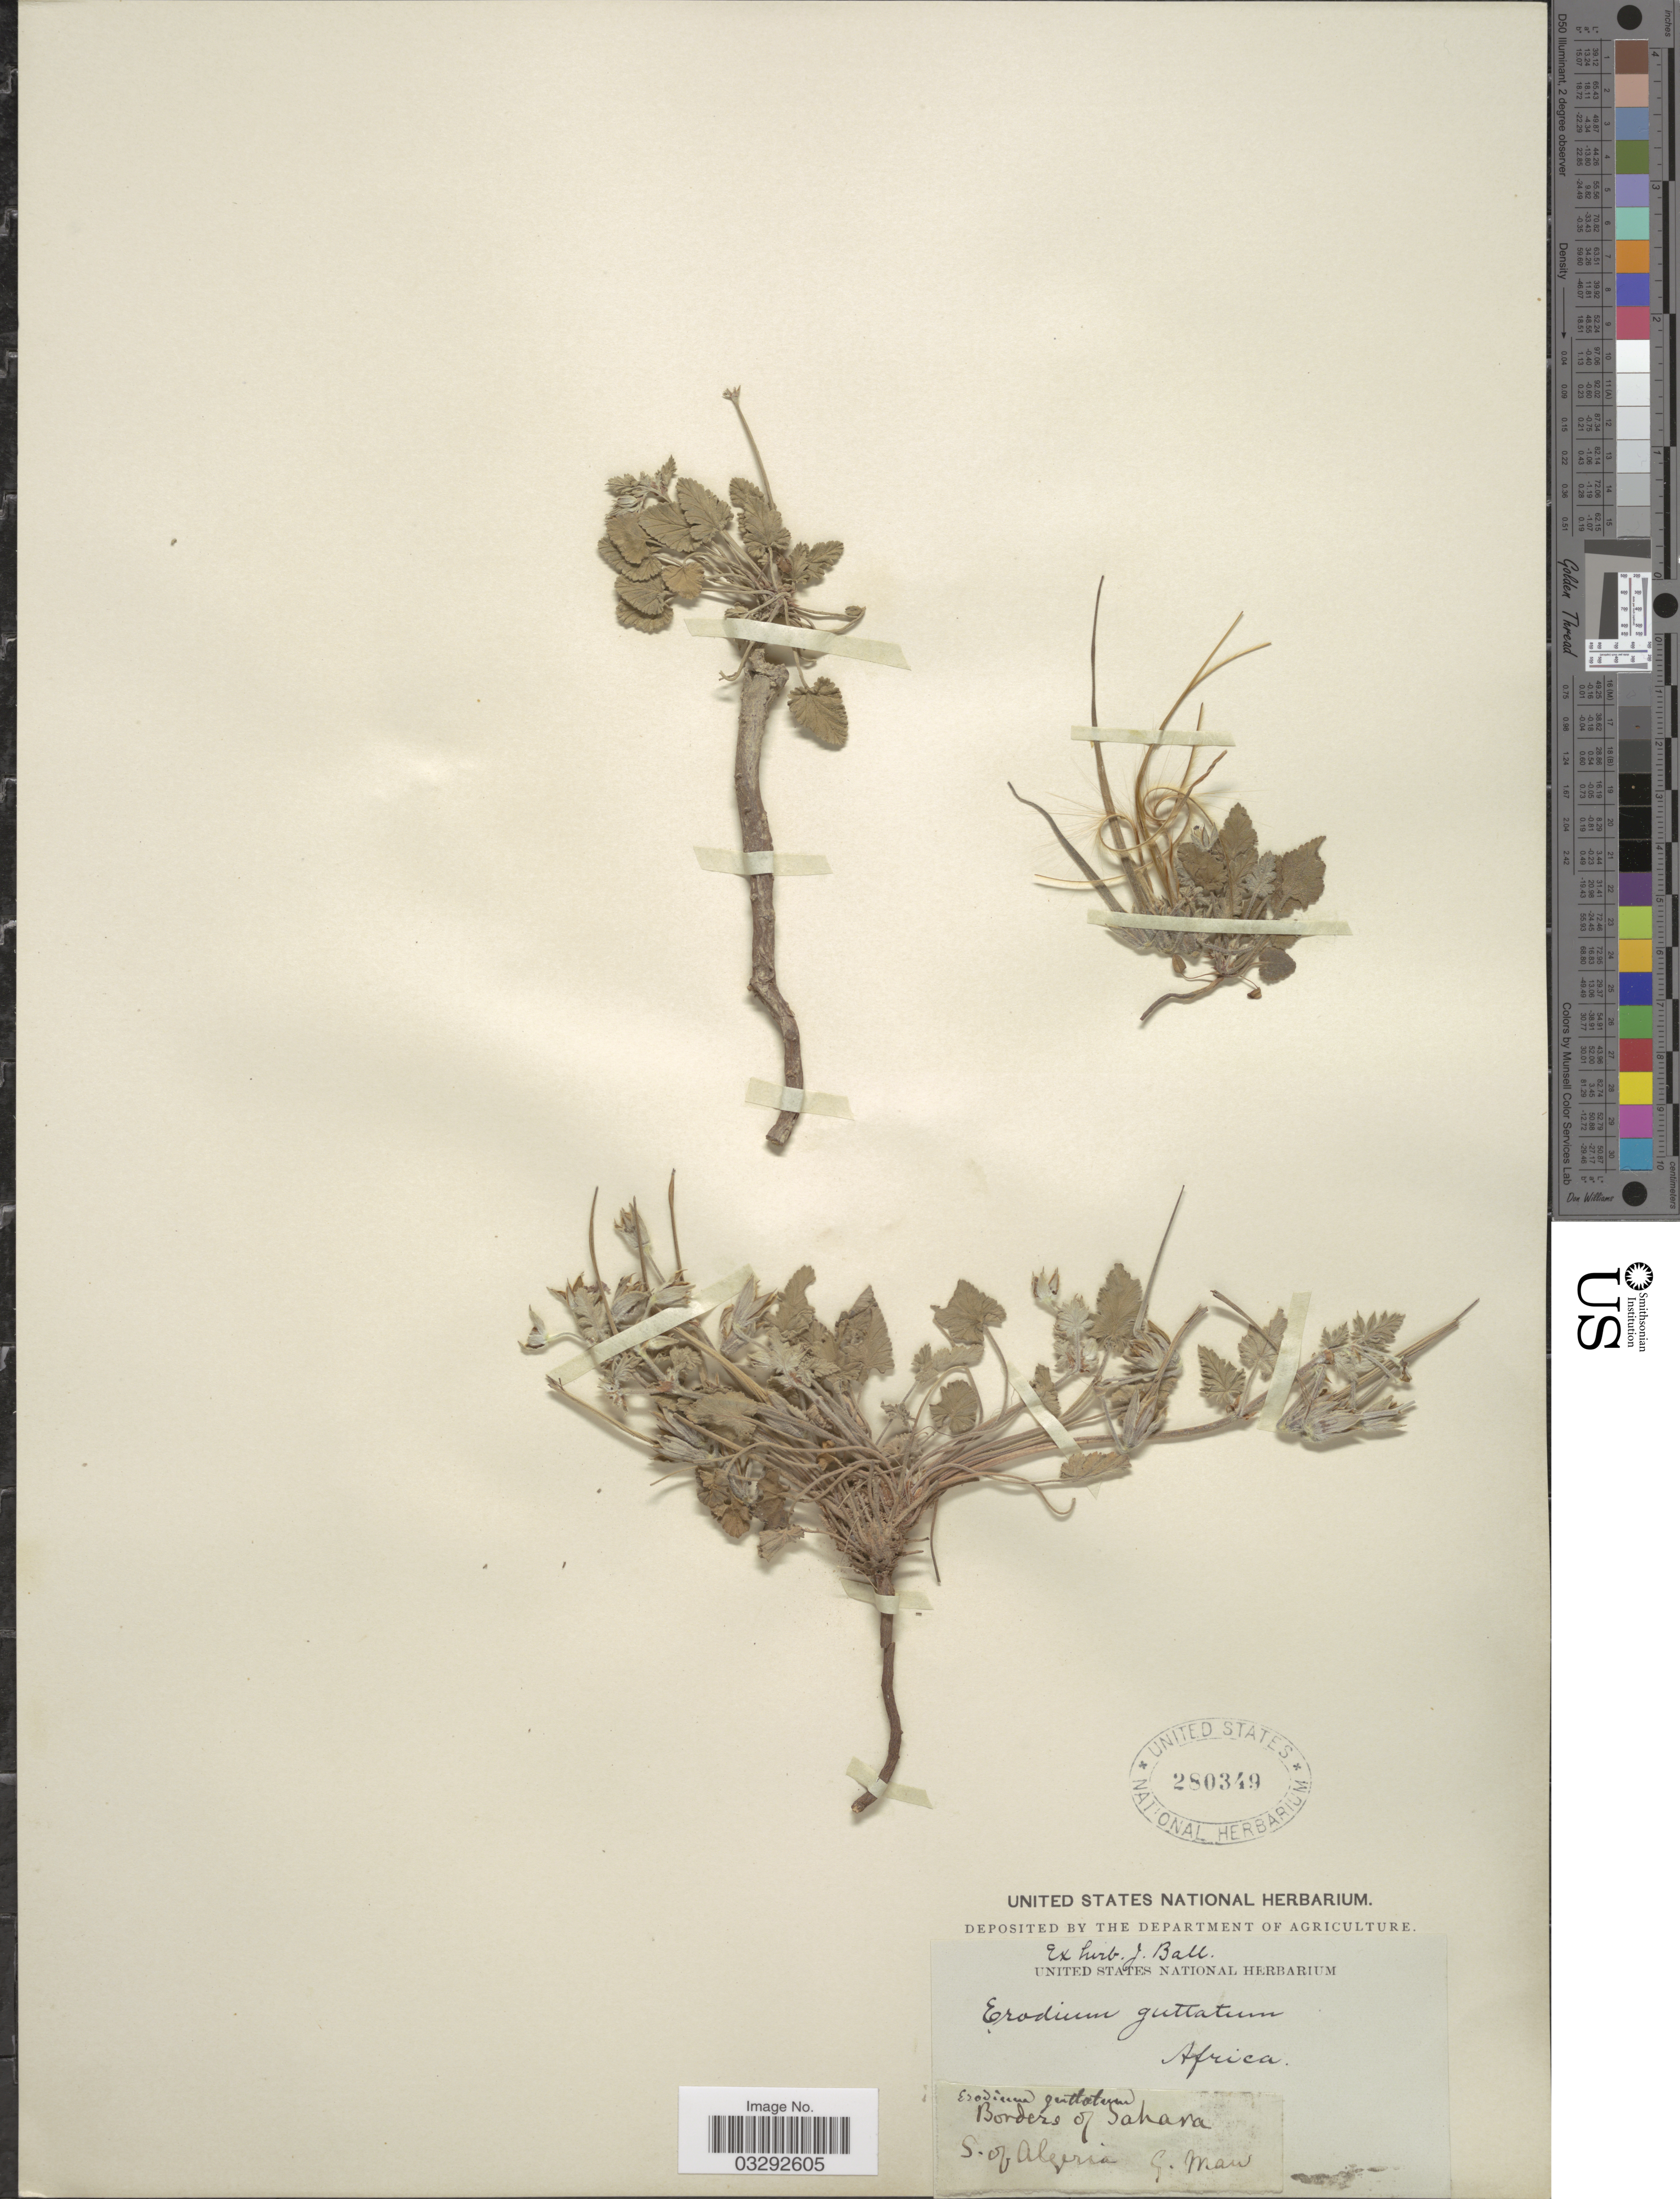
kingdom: Plantae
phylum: Tracheophyta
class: Magnoliopsida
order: Geraniales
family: Geraniaceae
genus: Erodium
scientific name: Erodium guttatum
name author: Willd.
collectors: G. Maw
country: Algeria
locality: Africa. Borders of Sahara. S. of Algeria.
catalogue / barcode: US 280349